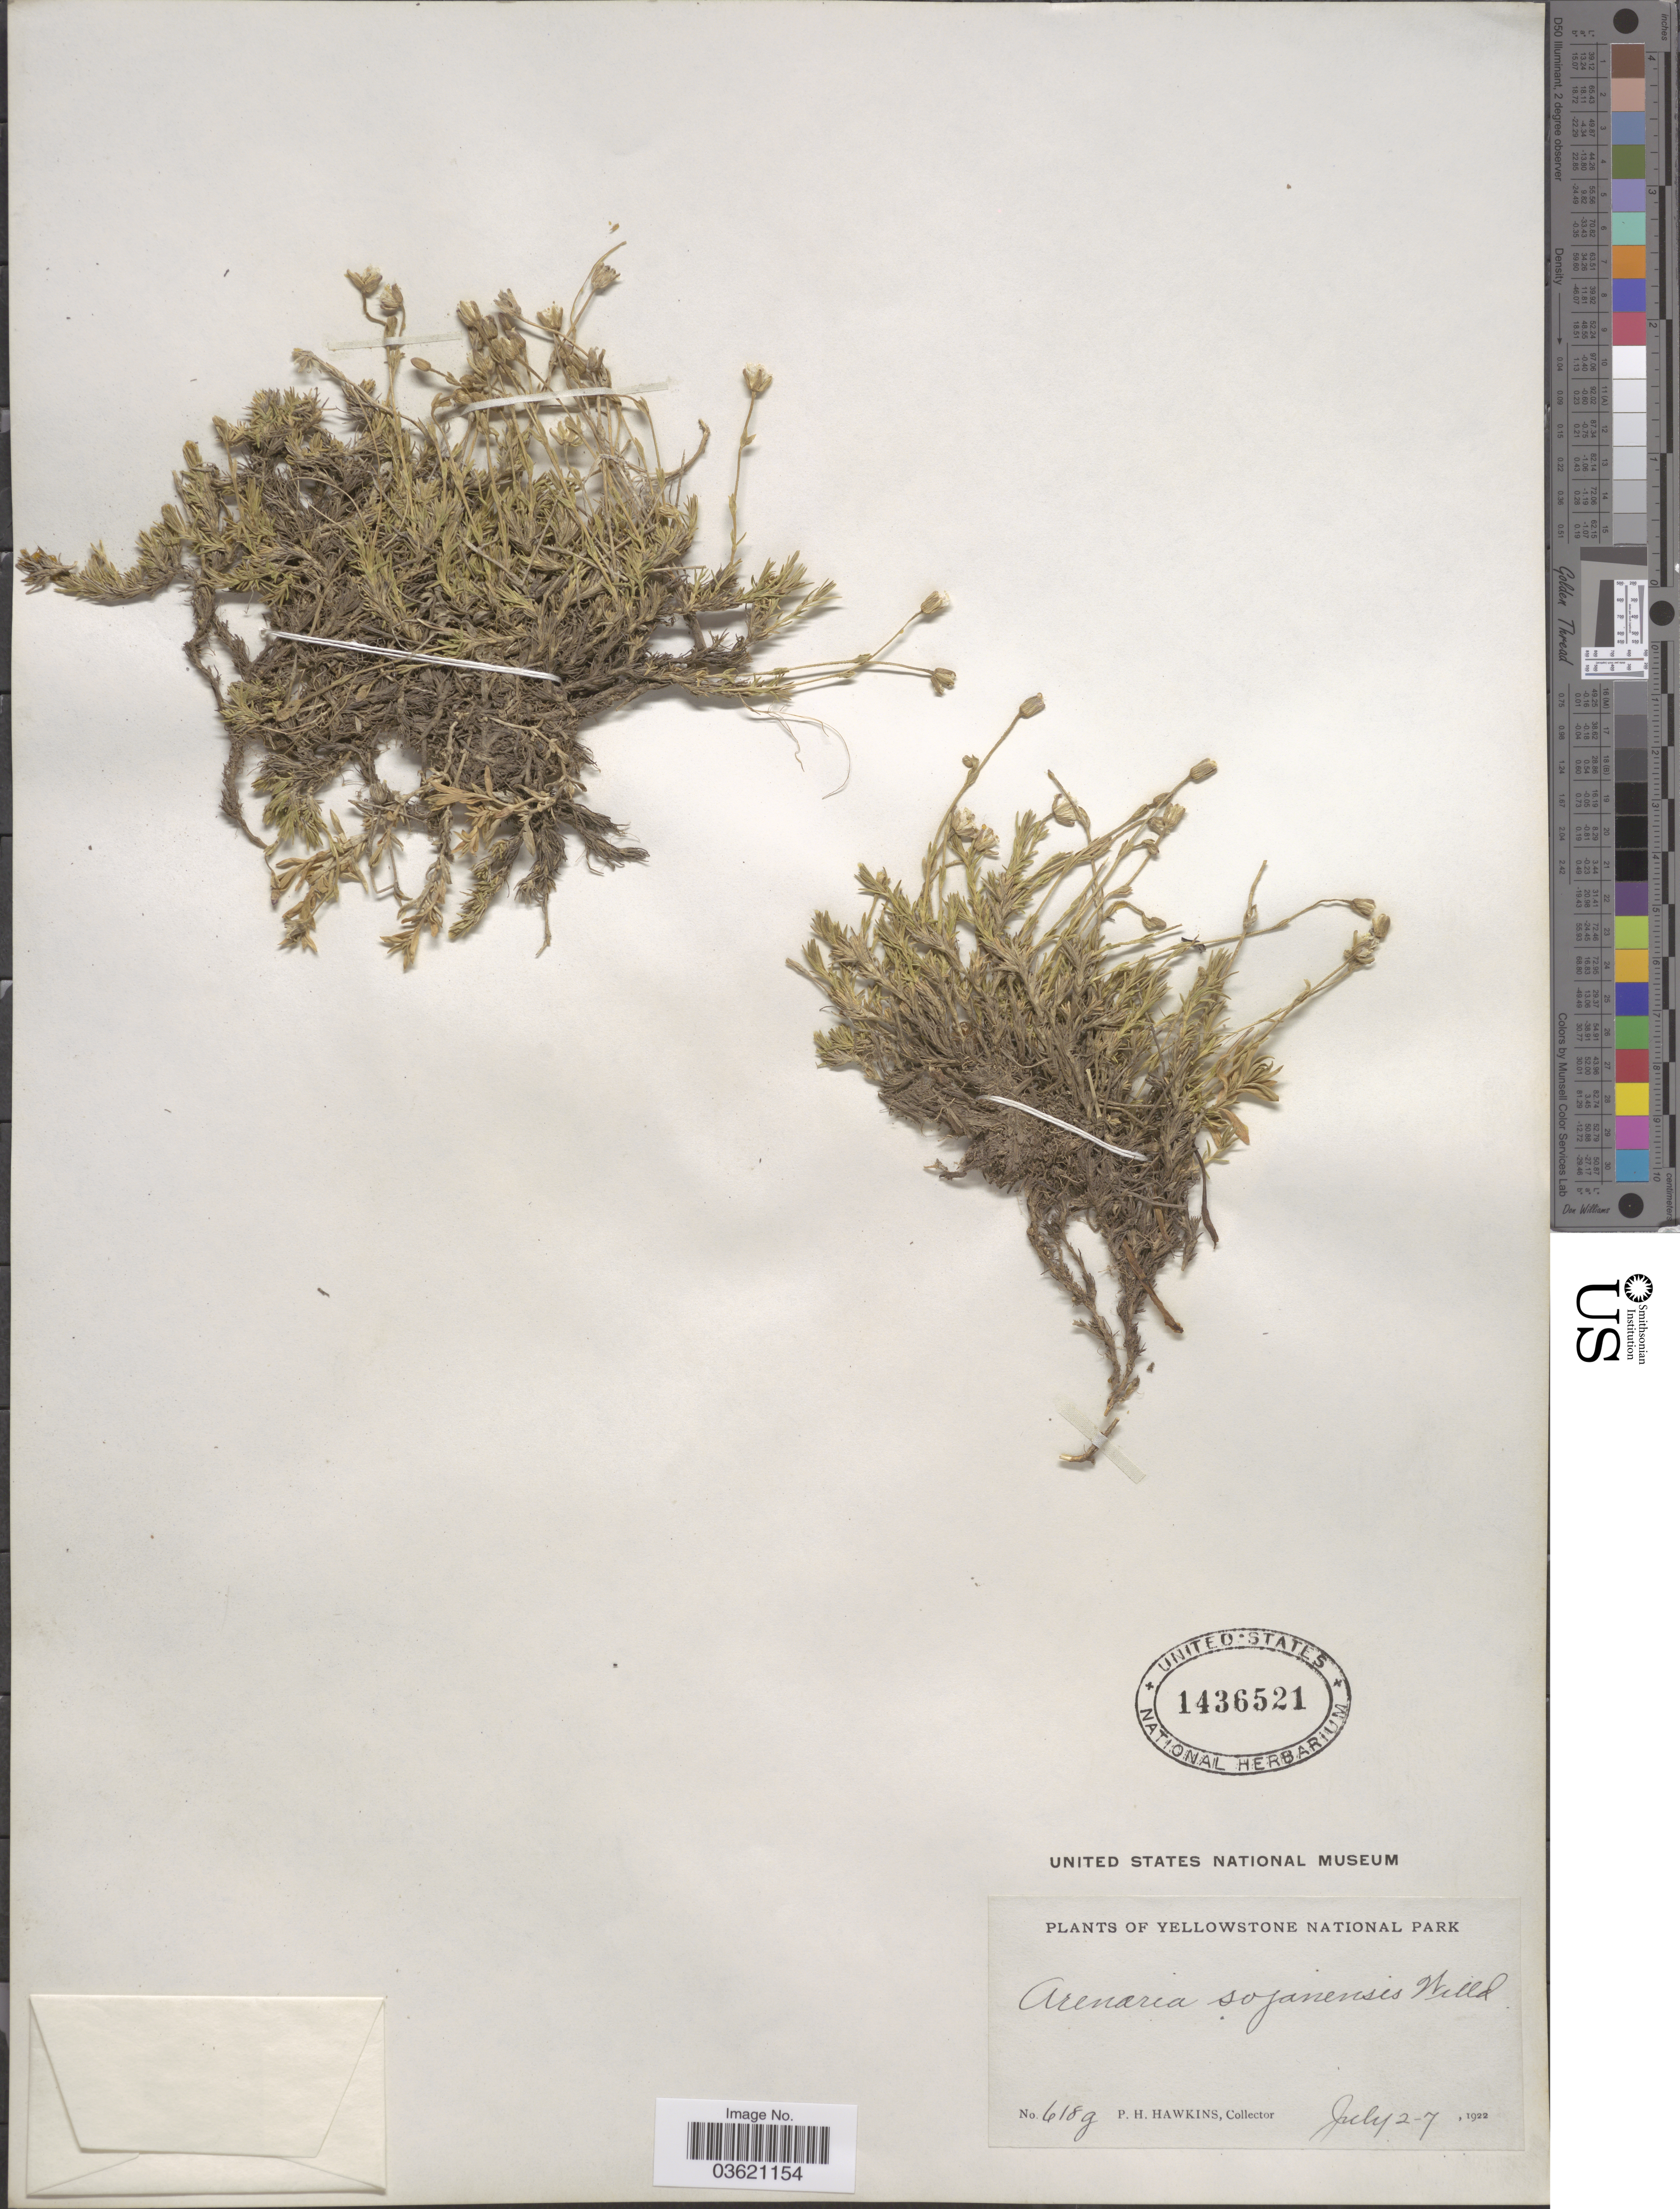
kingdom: Plantae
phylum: Tracheophyta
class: Magnoliopsida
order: Caryophyllales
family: Caryophyllaceae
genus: Cherleria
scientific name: Cherleria obtusiloba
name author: (Rydb.) A.J. Moore & Dillenb.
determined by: Strong, M. T., (US), Smithsonian Institution - National Museum of Natural History (UNITED STATES)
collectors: P. Hawkins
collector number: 618g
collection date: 1922-07-02/1922-07-07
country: United States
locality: Yellowstone National Park.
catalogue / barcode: US 1436521